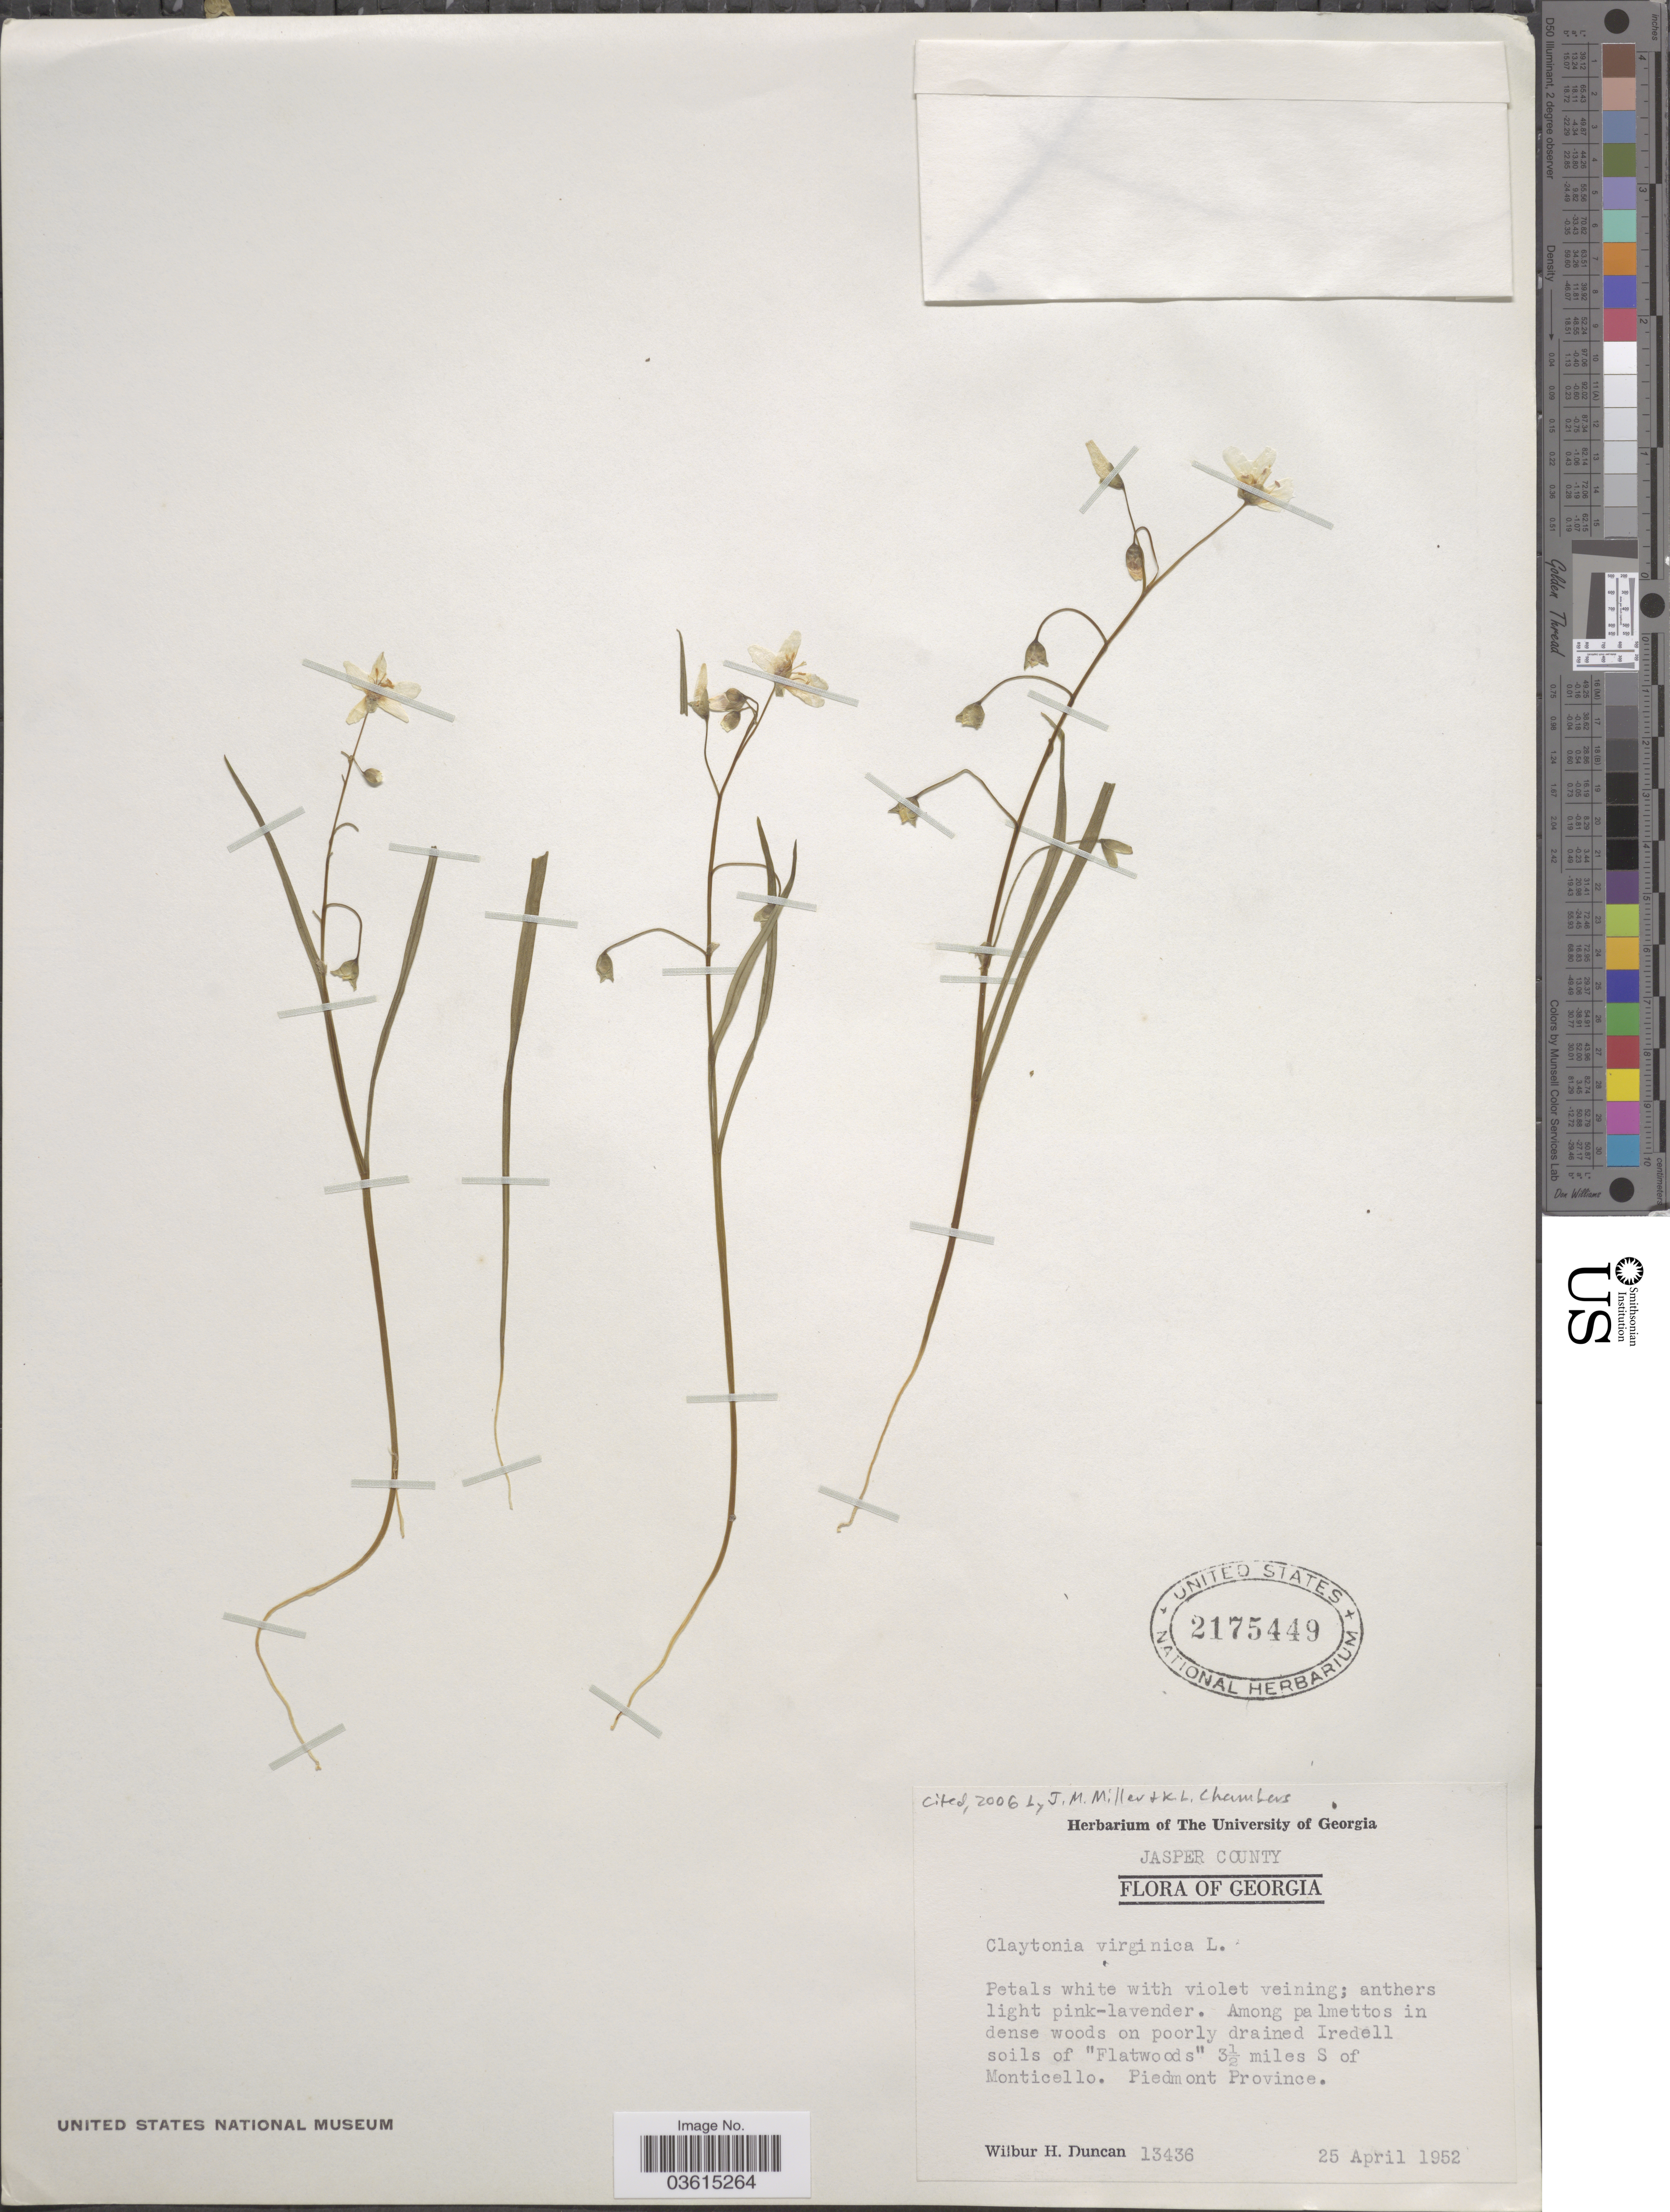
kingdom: Plantae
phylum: Tracheophyta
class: Magnoliopsida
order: Caryophyllales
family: Montiaceae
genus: Claytonia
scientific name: Claytonia virginica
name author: L.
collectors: W. H. Duncan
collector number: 13436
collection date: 1952-04-25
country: United States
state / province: Georgia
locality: Jasper County. 3½ miles S of Monticello. Piedmont Province.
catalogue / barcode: US 2175449